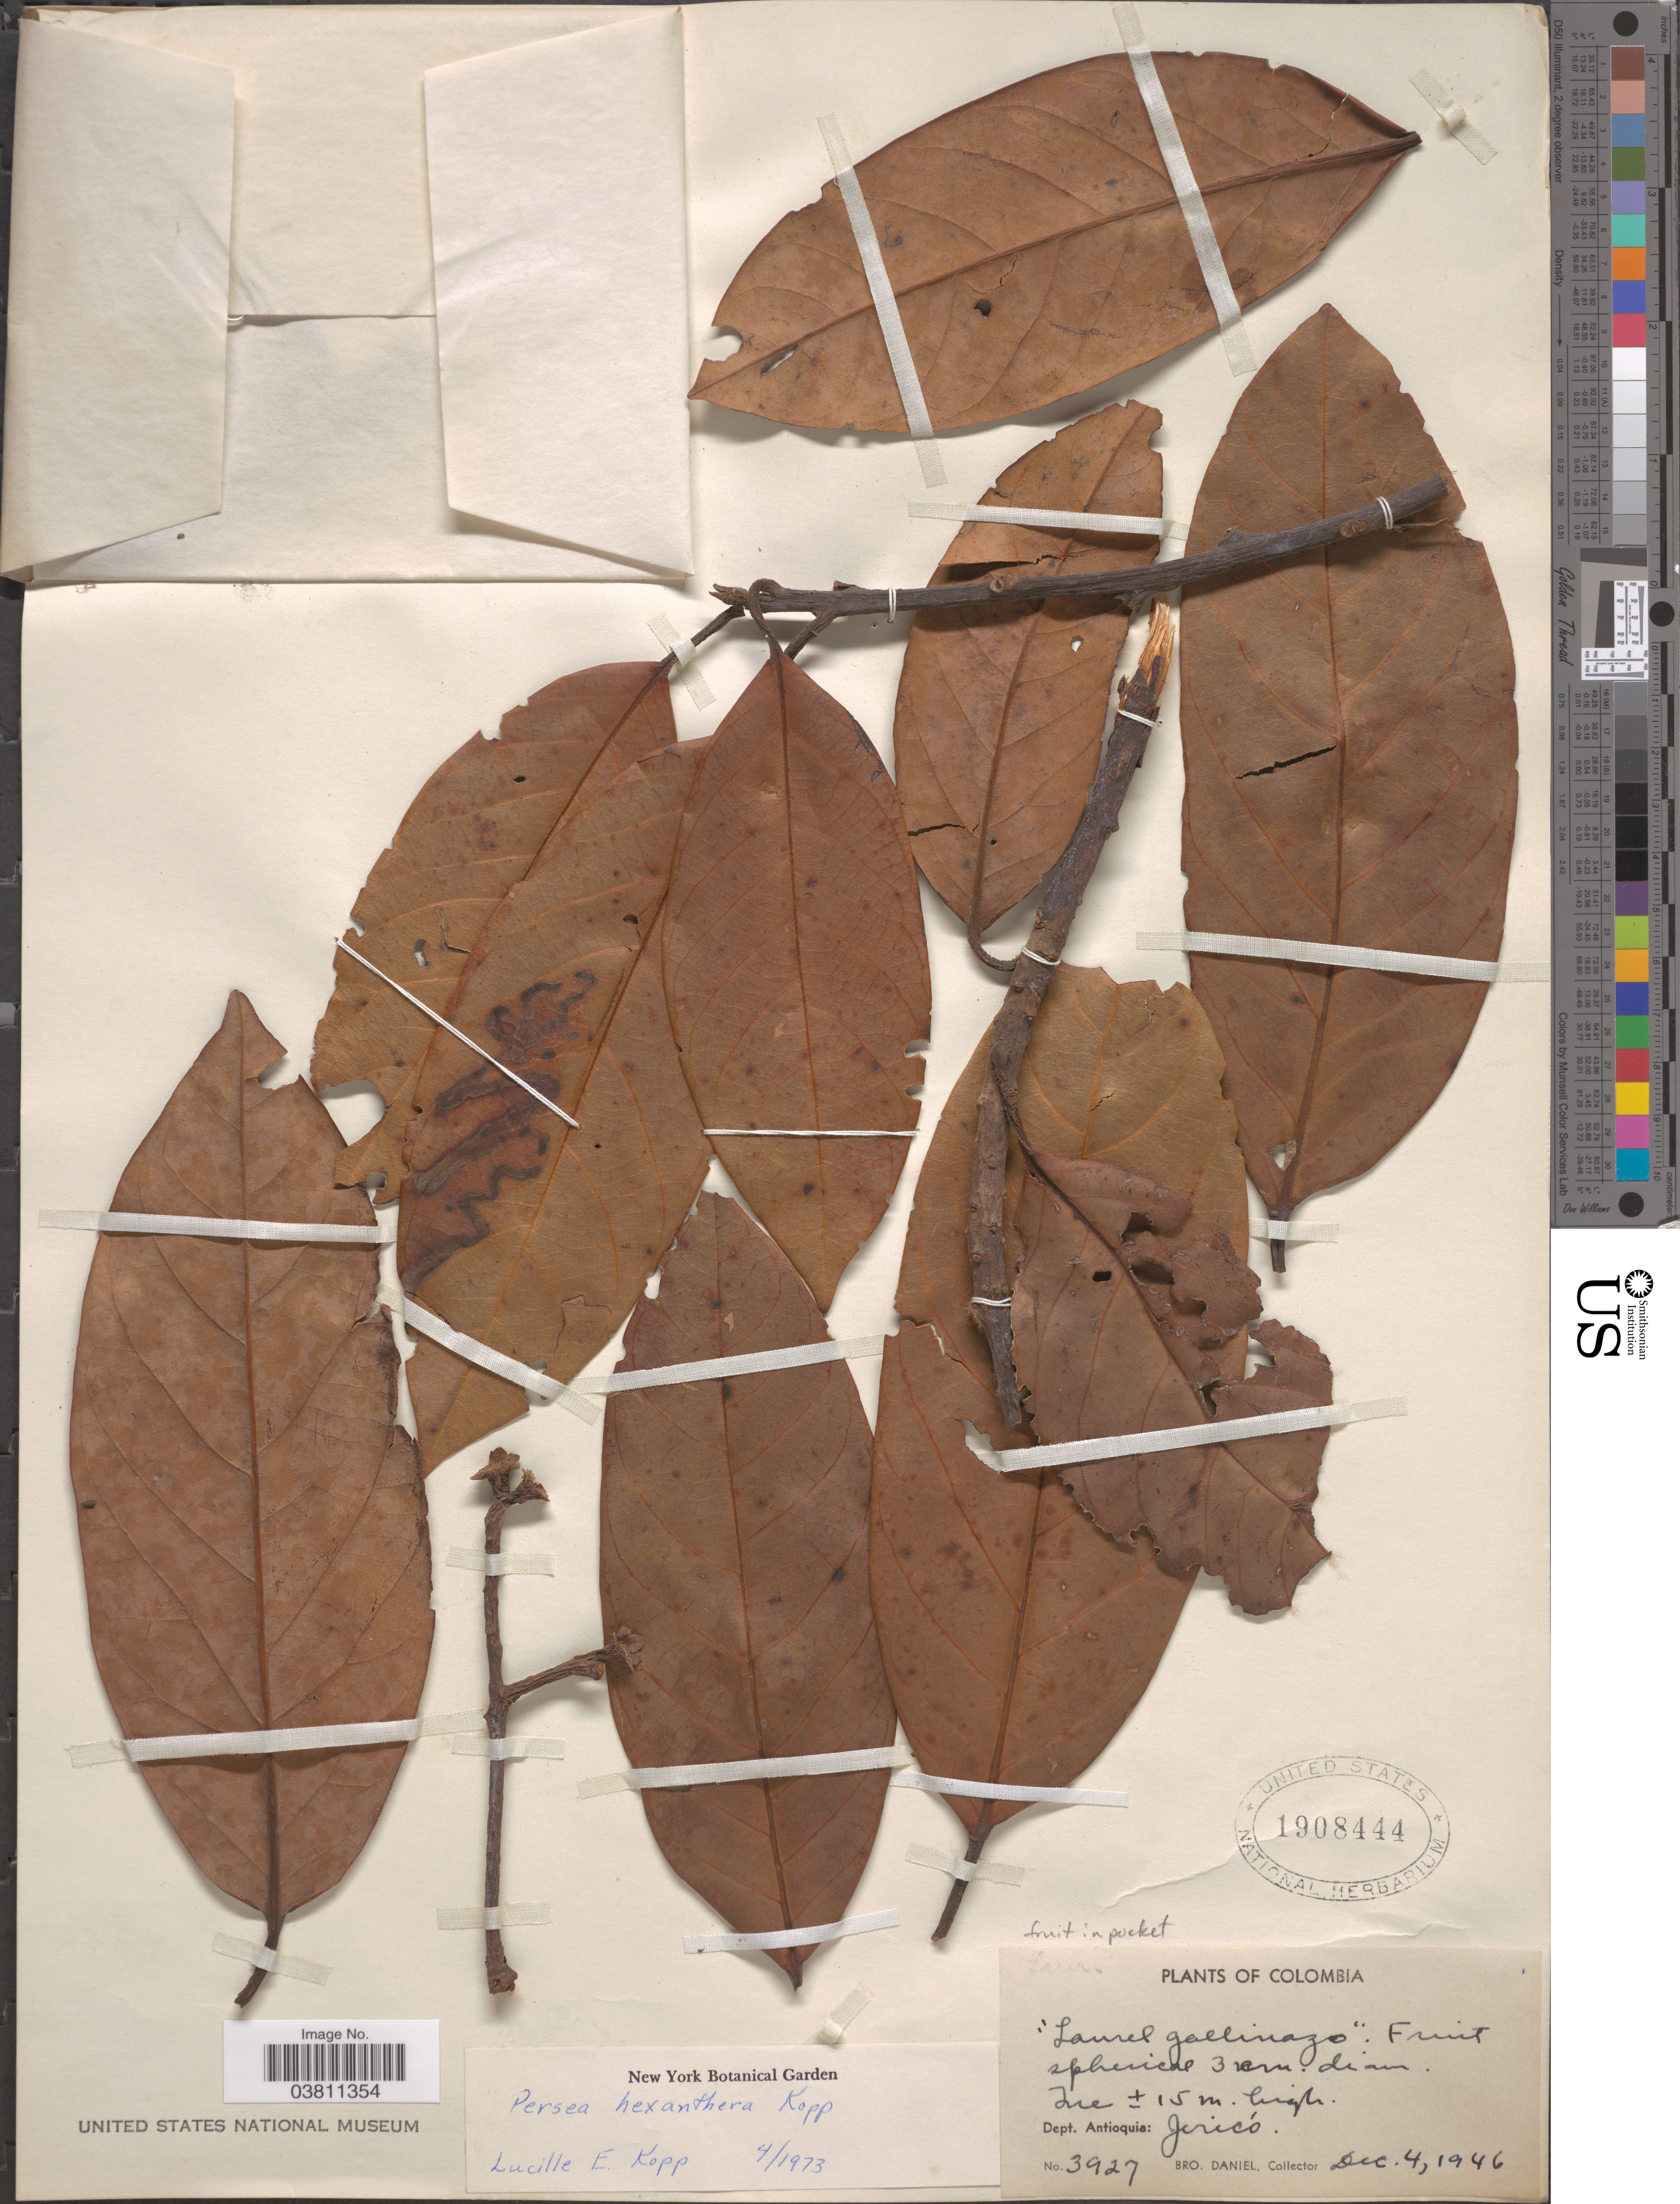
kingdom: Plantae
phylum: Tracheophyta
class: Magnoliopsida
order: Laurales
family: Lauraceae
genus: Persea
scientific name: Persea hexanthera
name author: L.E. Kopp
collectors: Bro. Daniel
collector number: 3927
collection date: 1946-12-04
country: Colombia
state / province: Antioquia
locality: Dept. Antioquia: Jericó.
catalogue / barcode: US 1908444